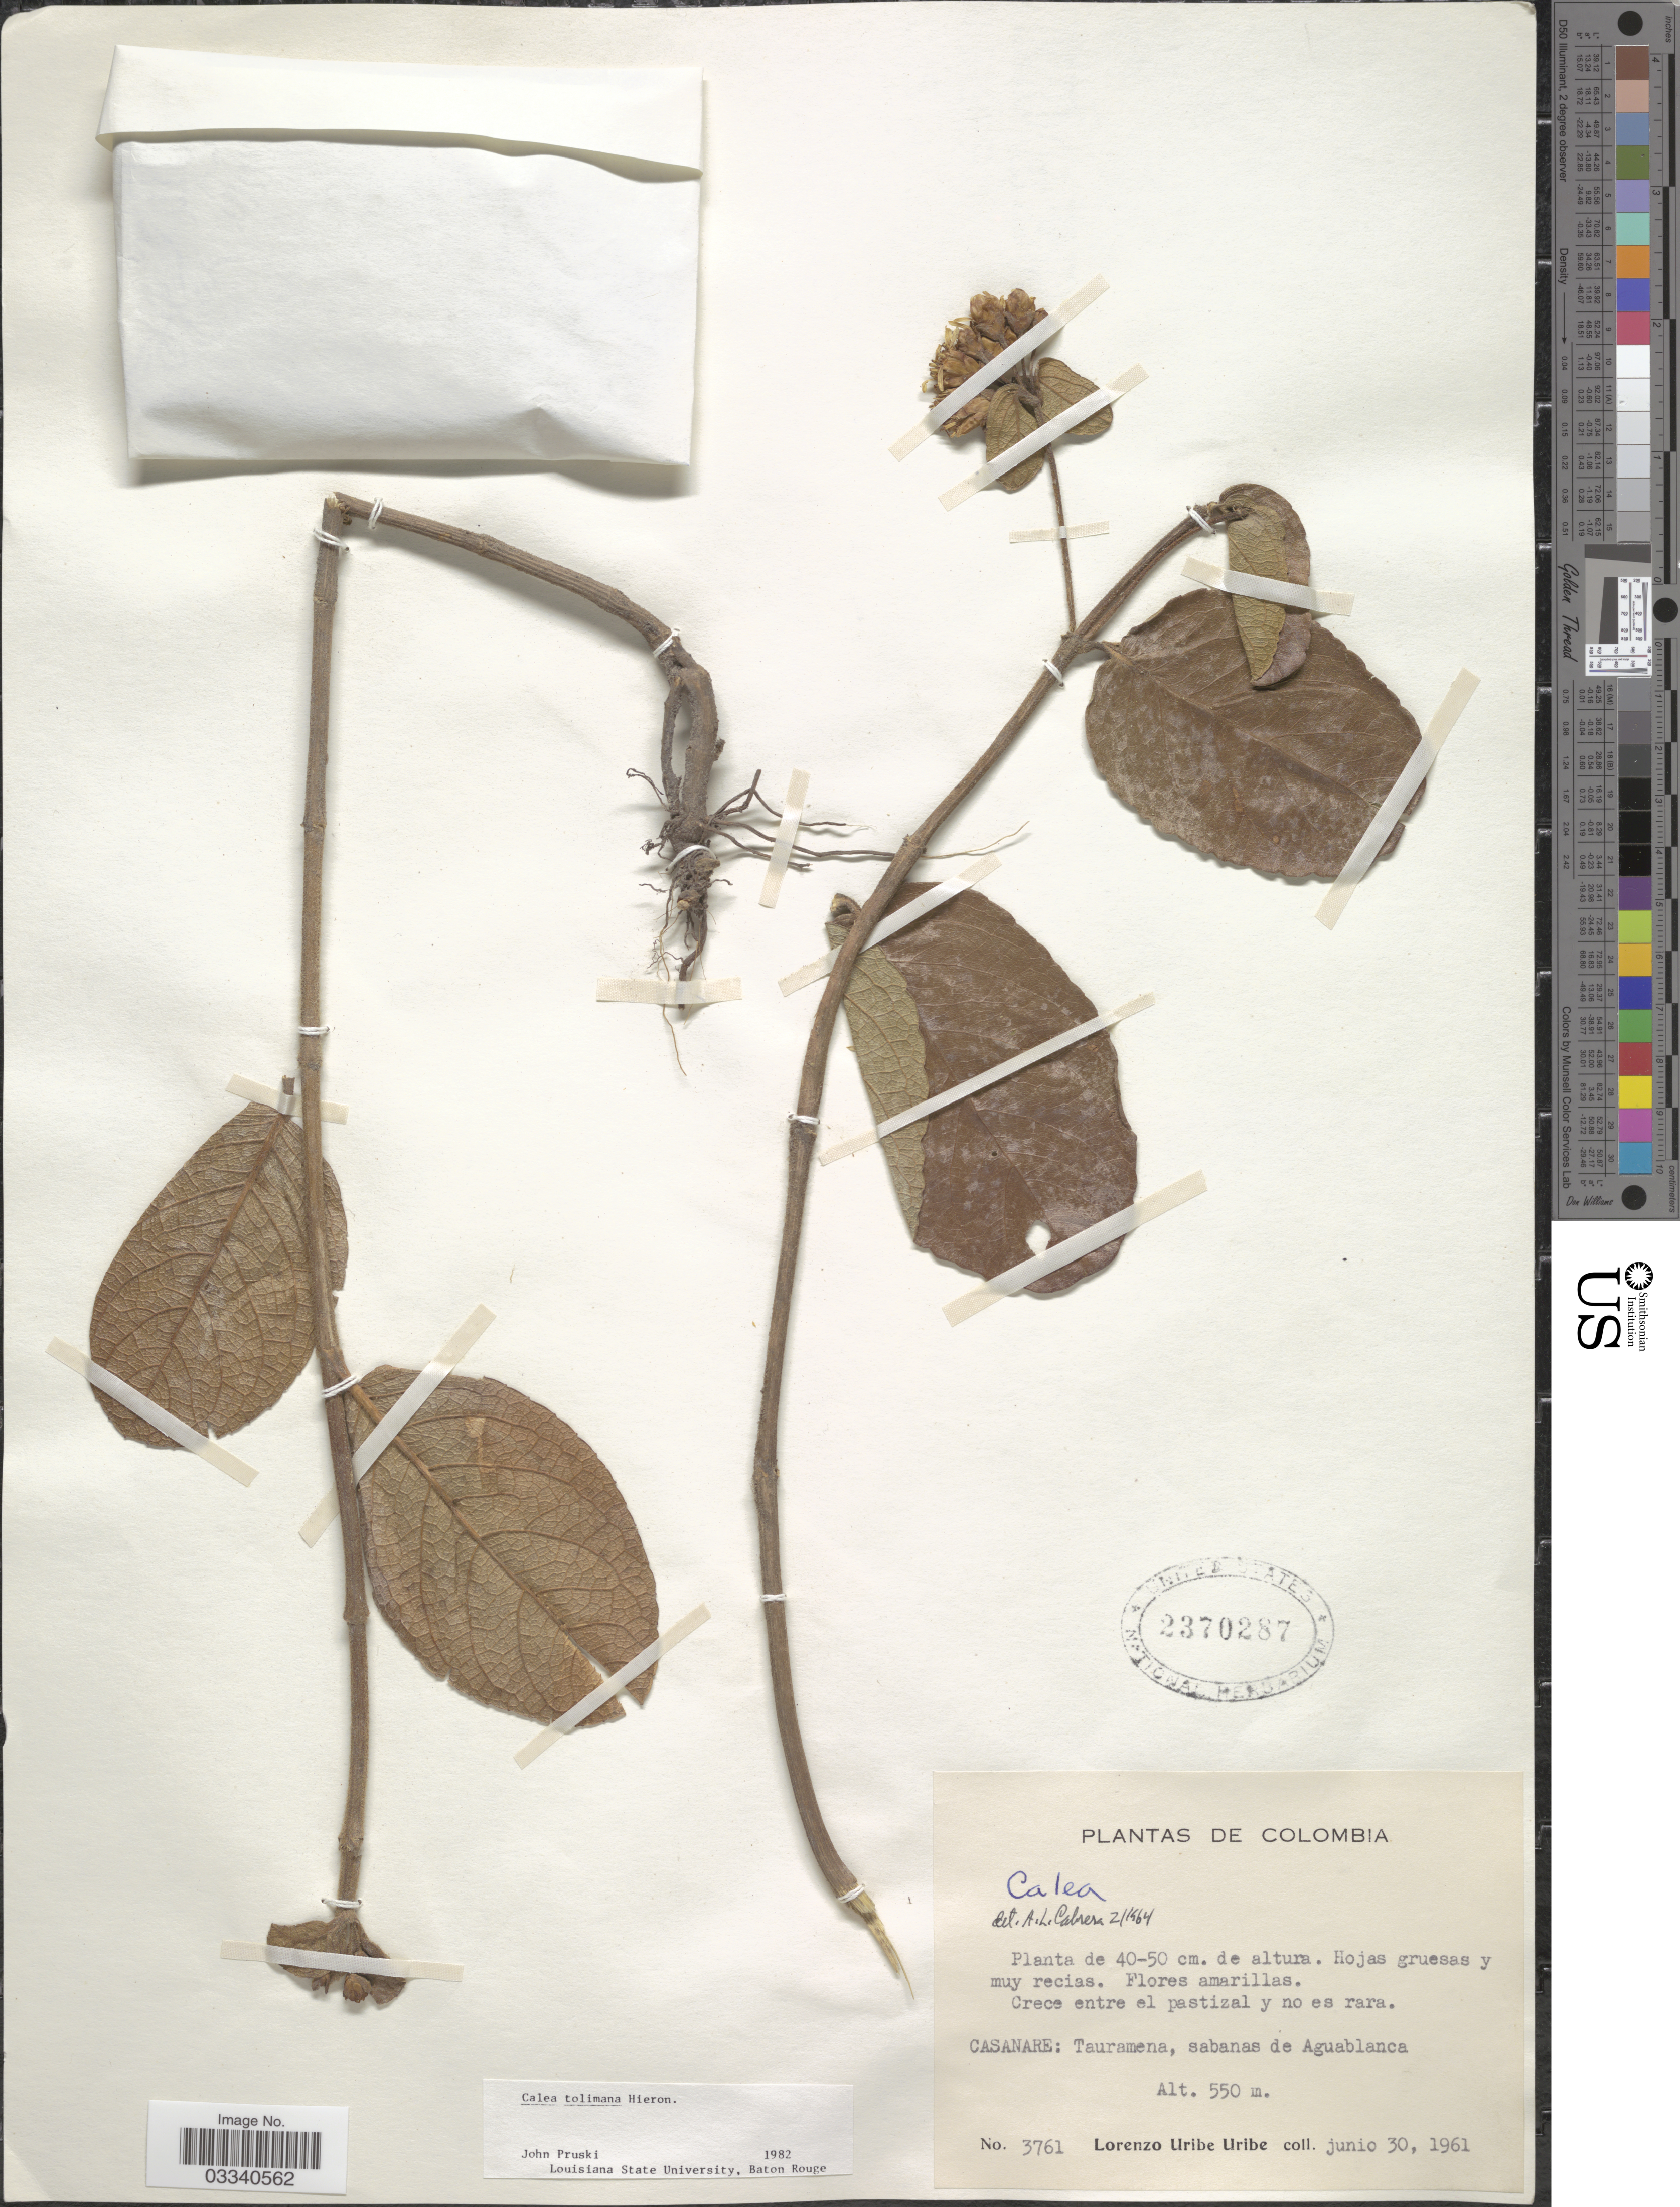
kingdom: Plantae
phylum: Tracheophyta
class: Magnoliopsida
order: Asterales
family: Asteraceae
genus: Calea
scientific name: Calea tolimana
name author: Hieron.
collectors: L. Uribe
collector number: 3761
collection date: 1961-06-30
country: Colombia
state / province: Casanare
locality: Tauramena, sabanas de Aguablanca.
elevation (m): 550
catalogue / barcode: US 2370287